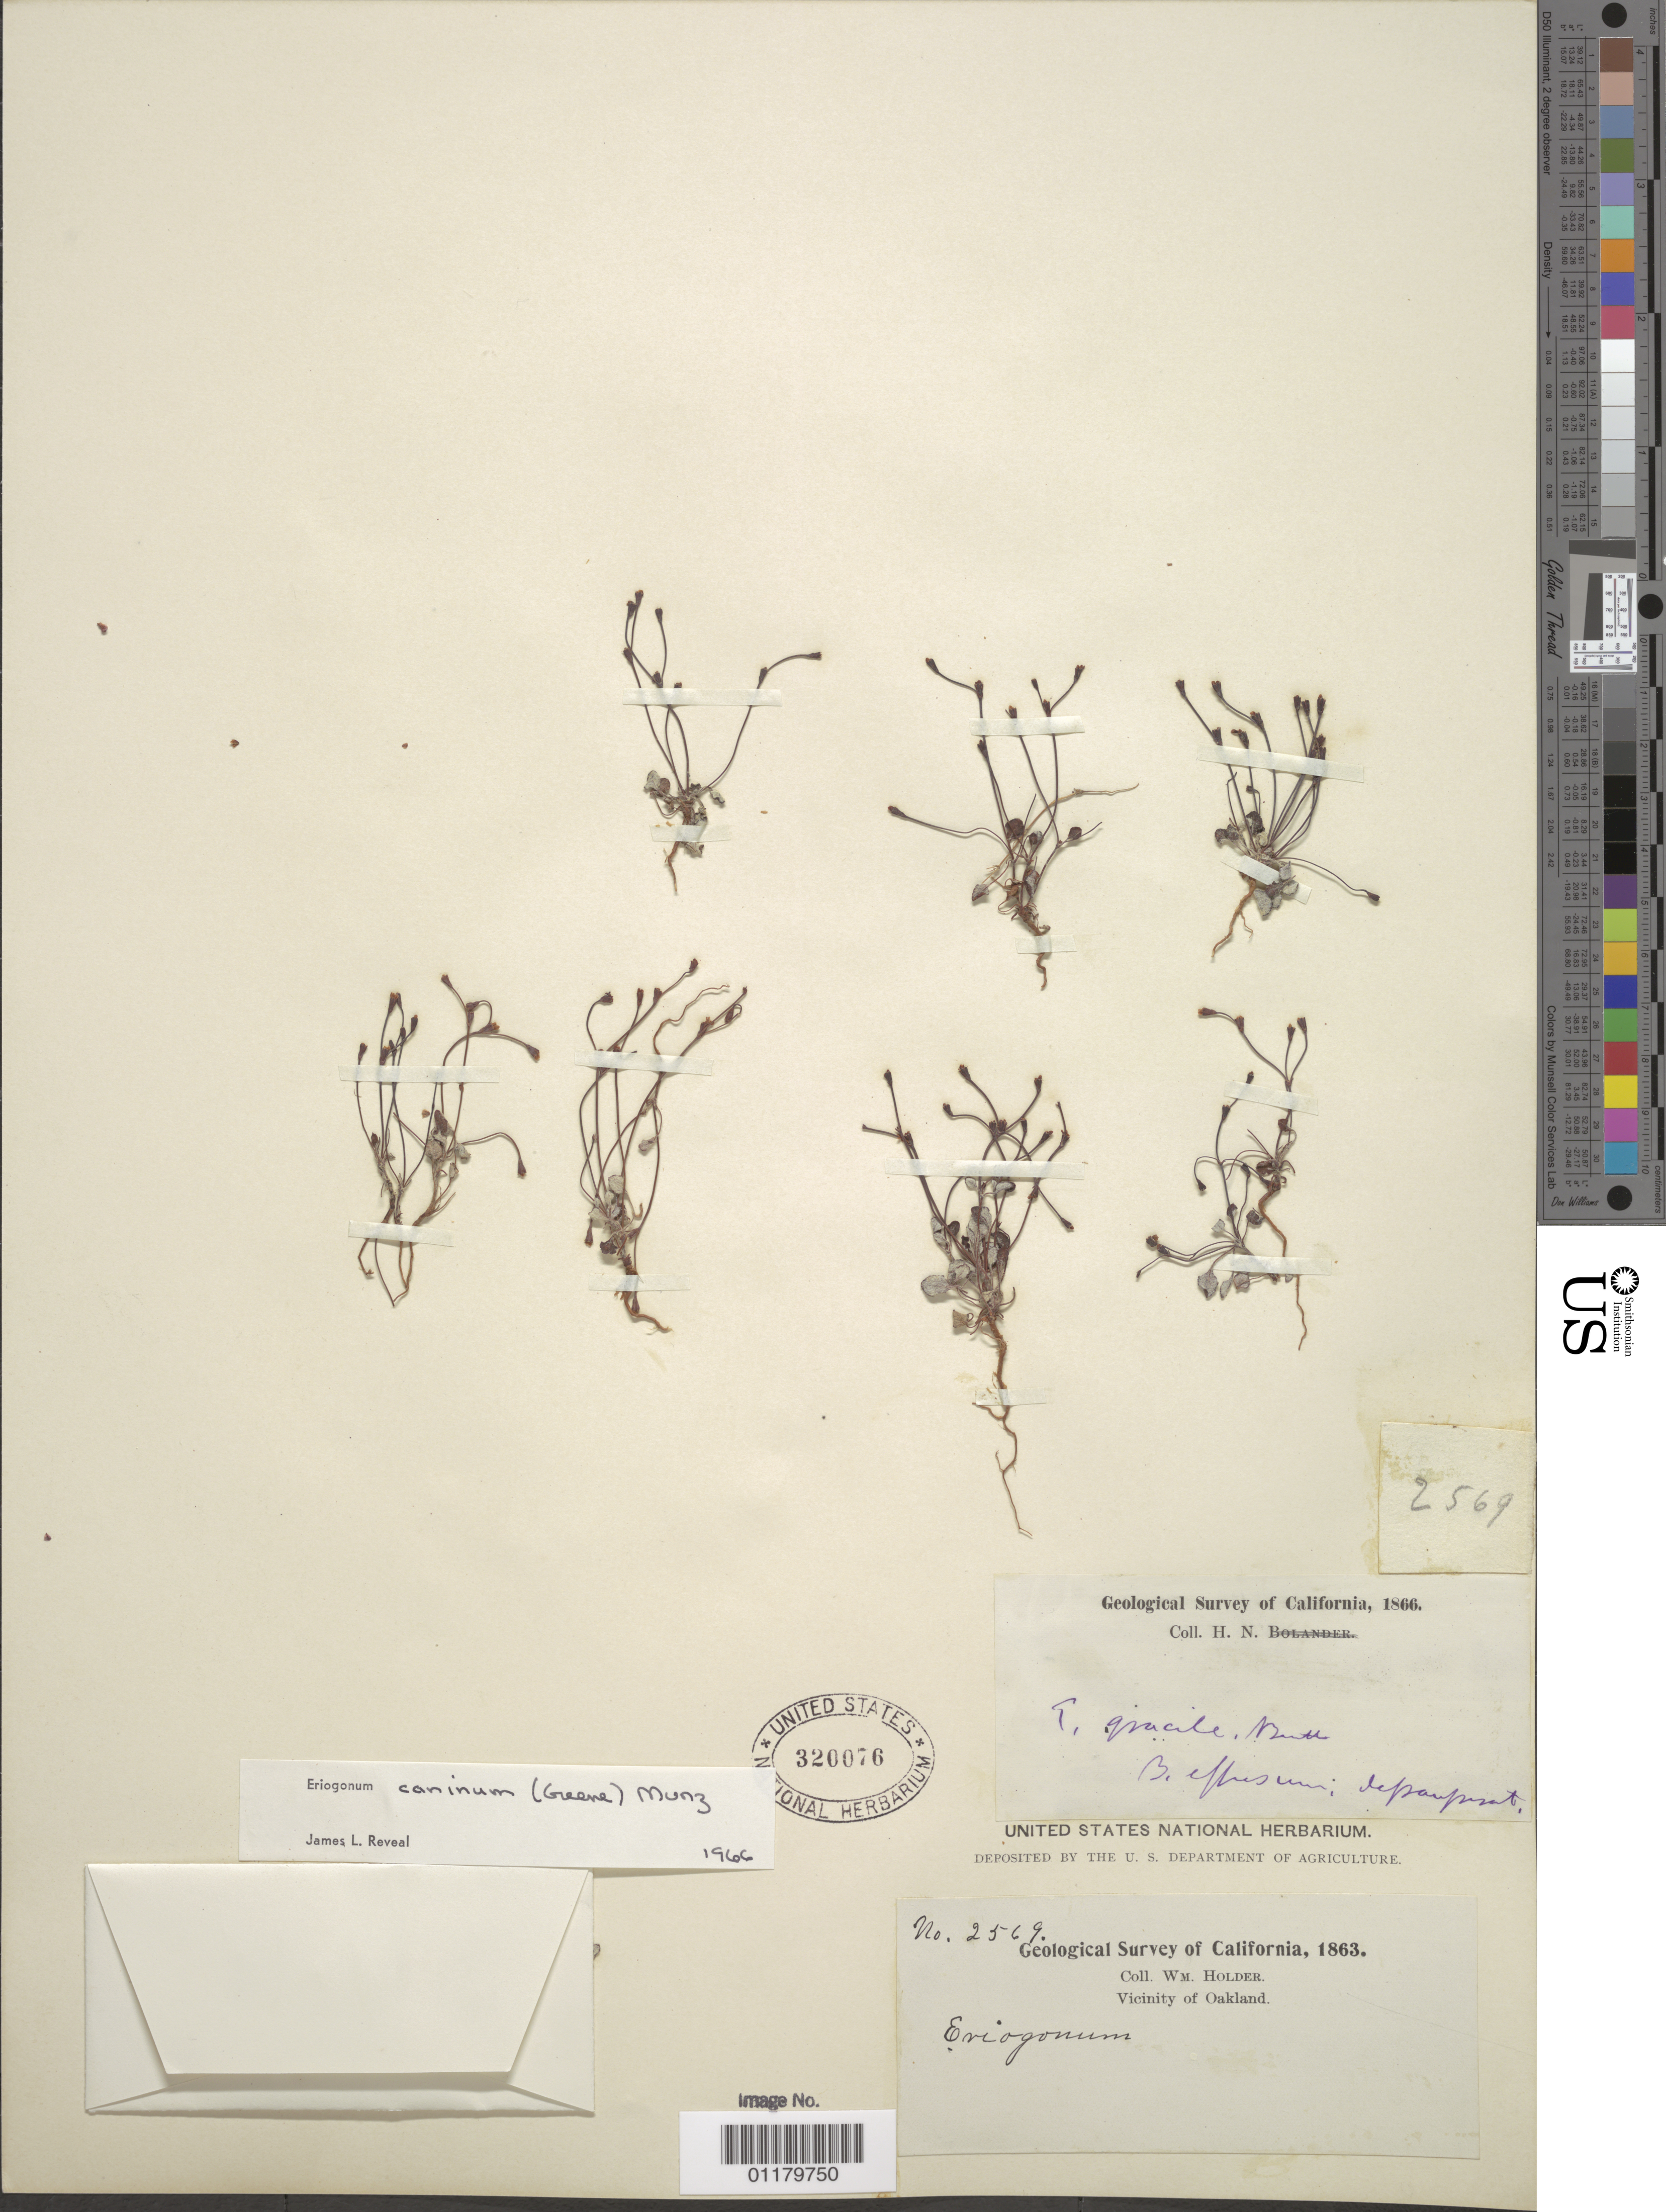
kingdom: Plantae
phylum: Tracheophyta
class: Magnoliopsida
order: Caryophyllales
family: Polygonaceae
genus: Eriogonum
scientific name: Eriogonum caninum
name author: (Greene) Munz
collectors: W. Holder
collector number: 2569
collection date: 1863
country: United States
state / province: California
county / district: Alameda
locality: Vicinity of Oakland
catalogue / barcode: US 320076